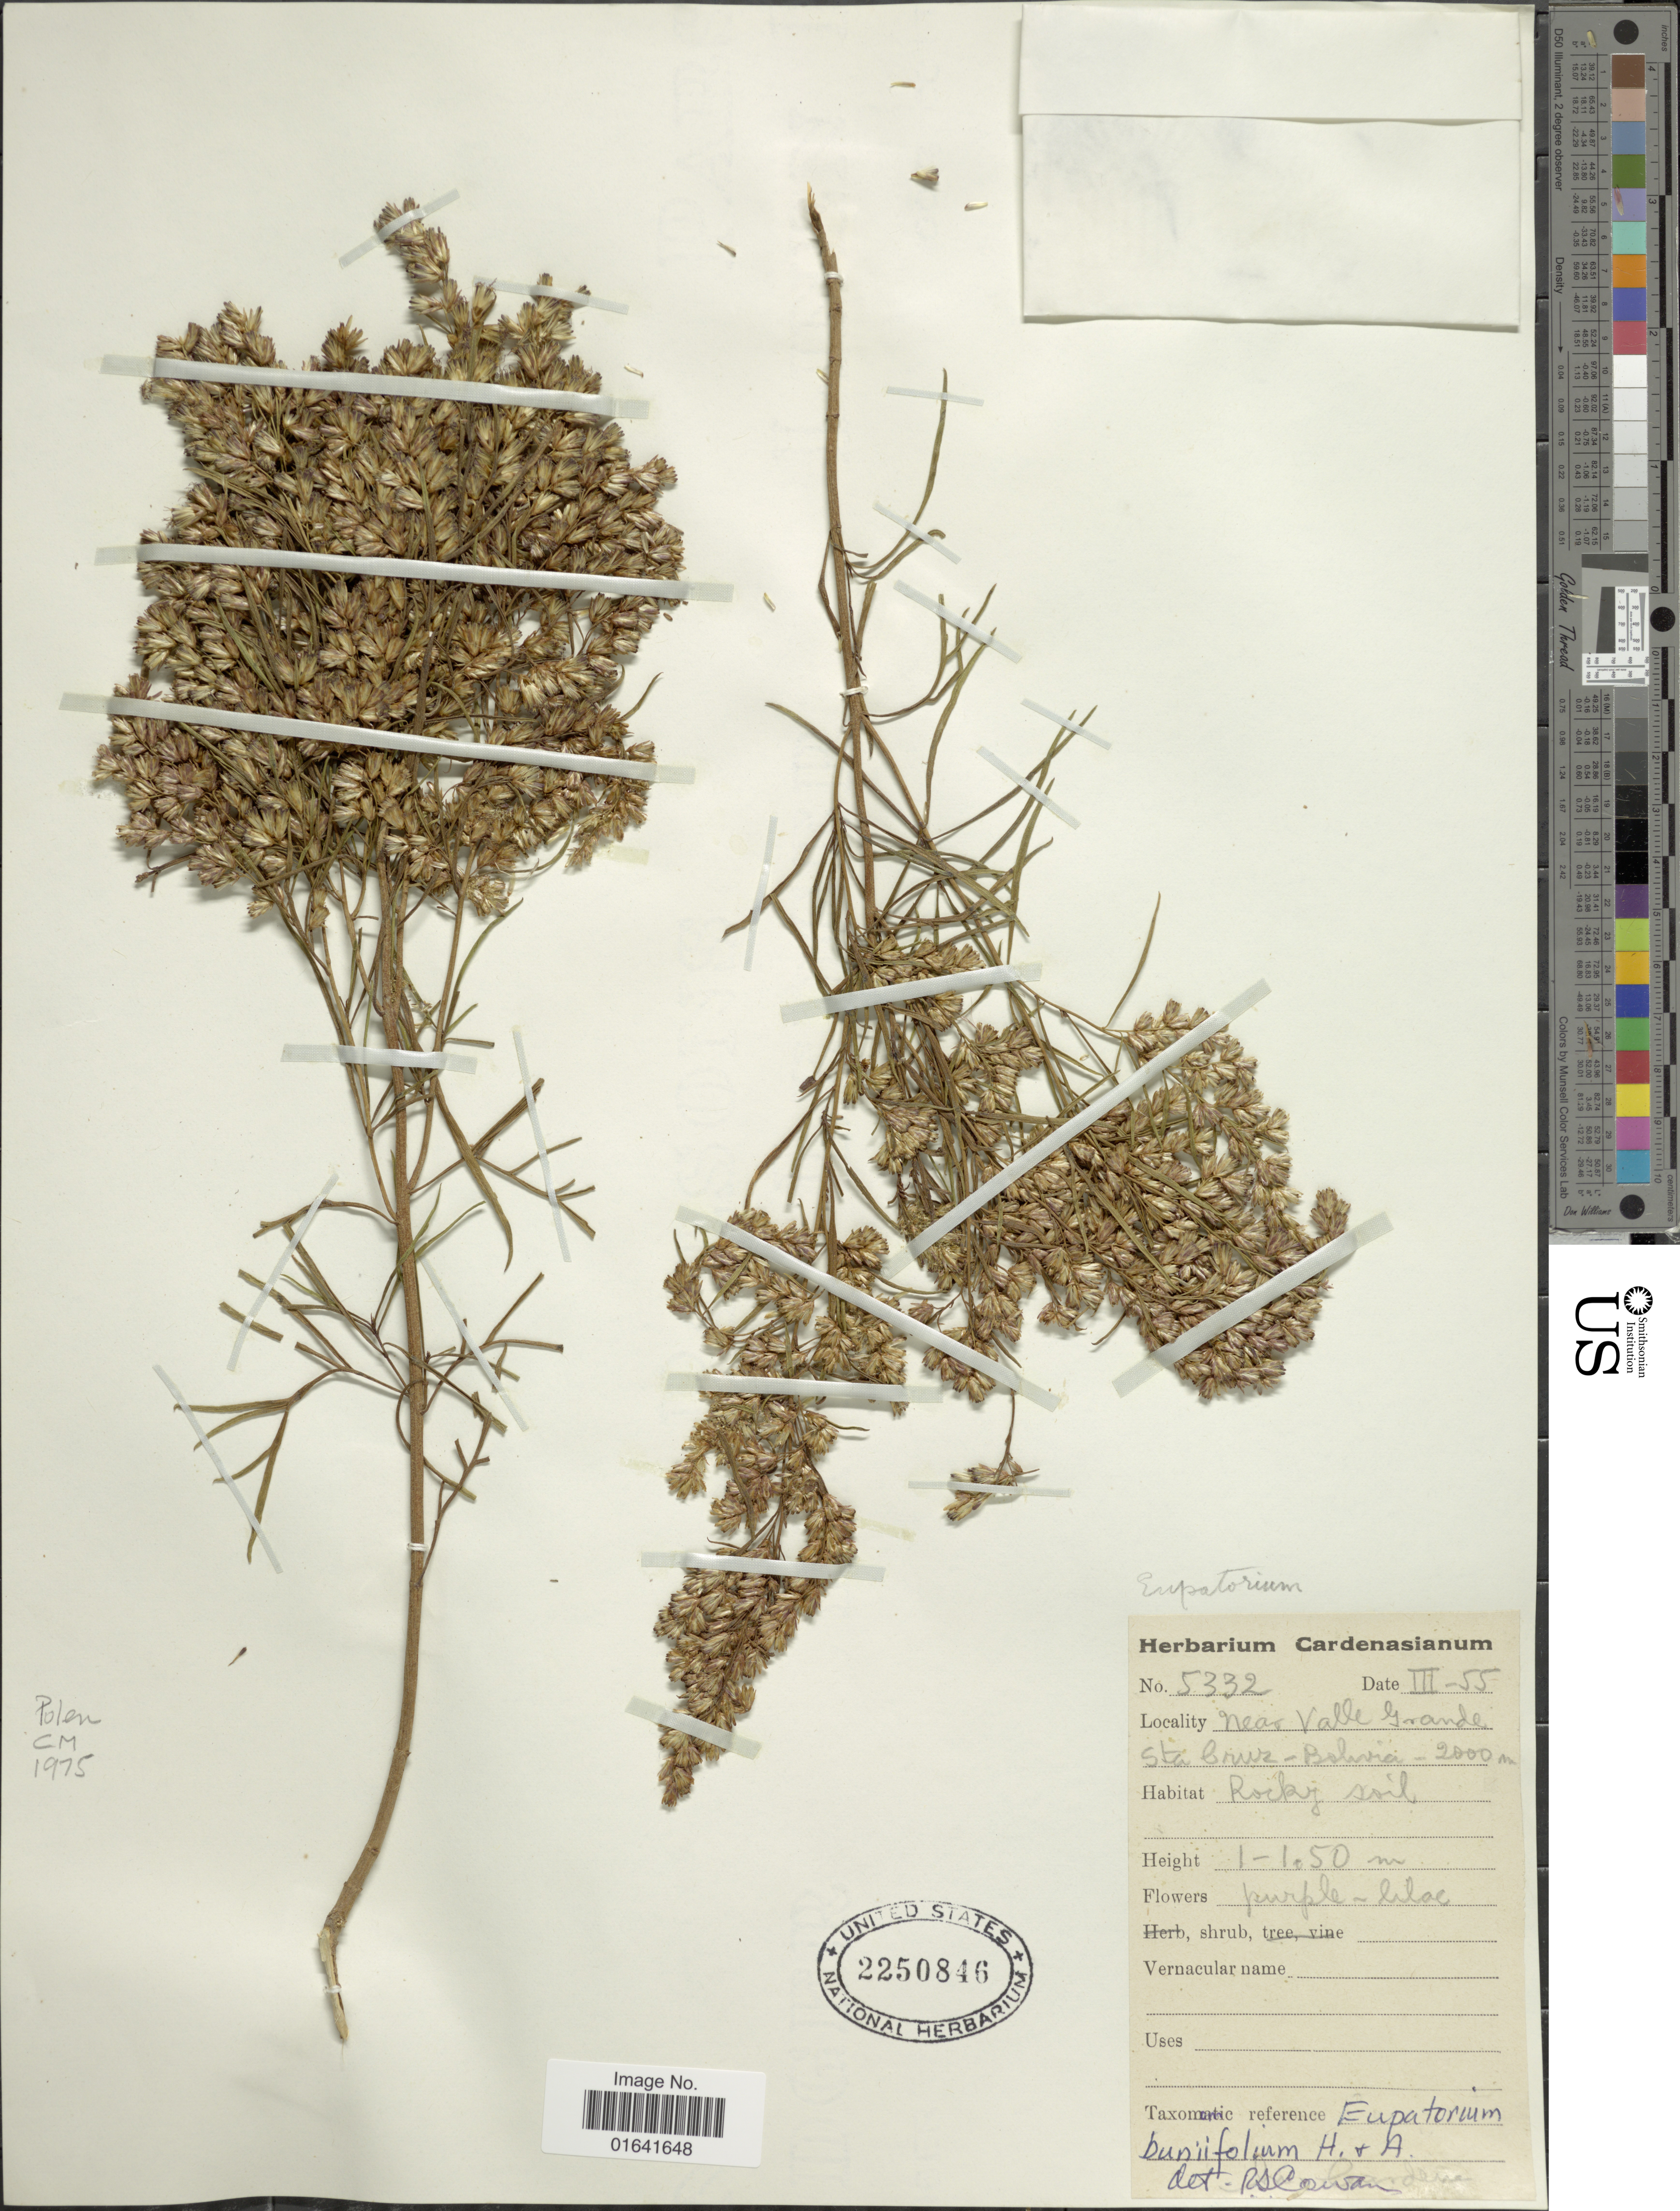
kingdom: Plantae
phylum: Tracheophyta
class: Magnoliopsida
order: Asterales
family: Asteraceae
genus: Acanthostyles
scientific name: Acanthostyles buniifolius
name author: (Hook. & Arn.) R.M. King & H. Rob.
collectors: Herbarium Cardenasianum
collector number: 5332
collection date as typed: Transcribed d/m/y: /3/55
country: Bolivia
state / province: Santa Cruz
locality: Near Valle Grande Sta Cruz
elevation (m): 2000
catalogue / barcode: US 2250846